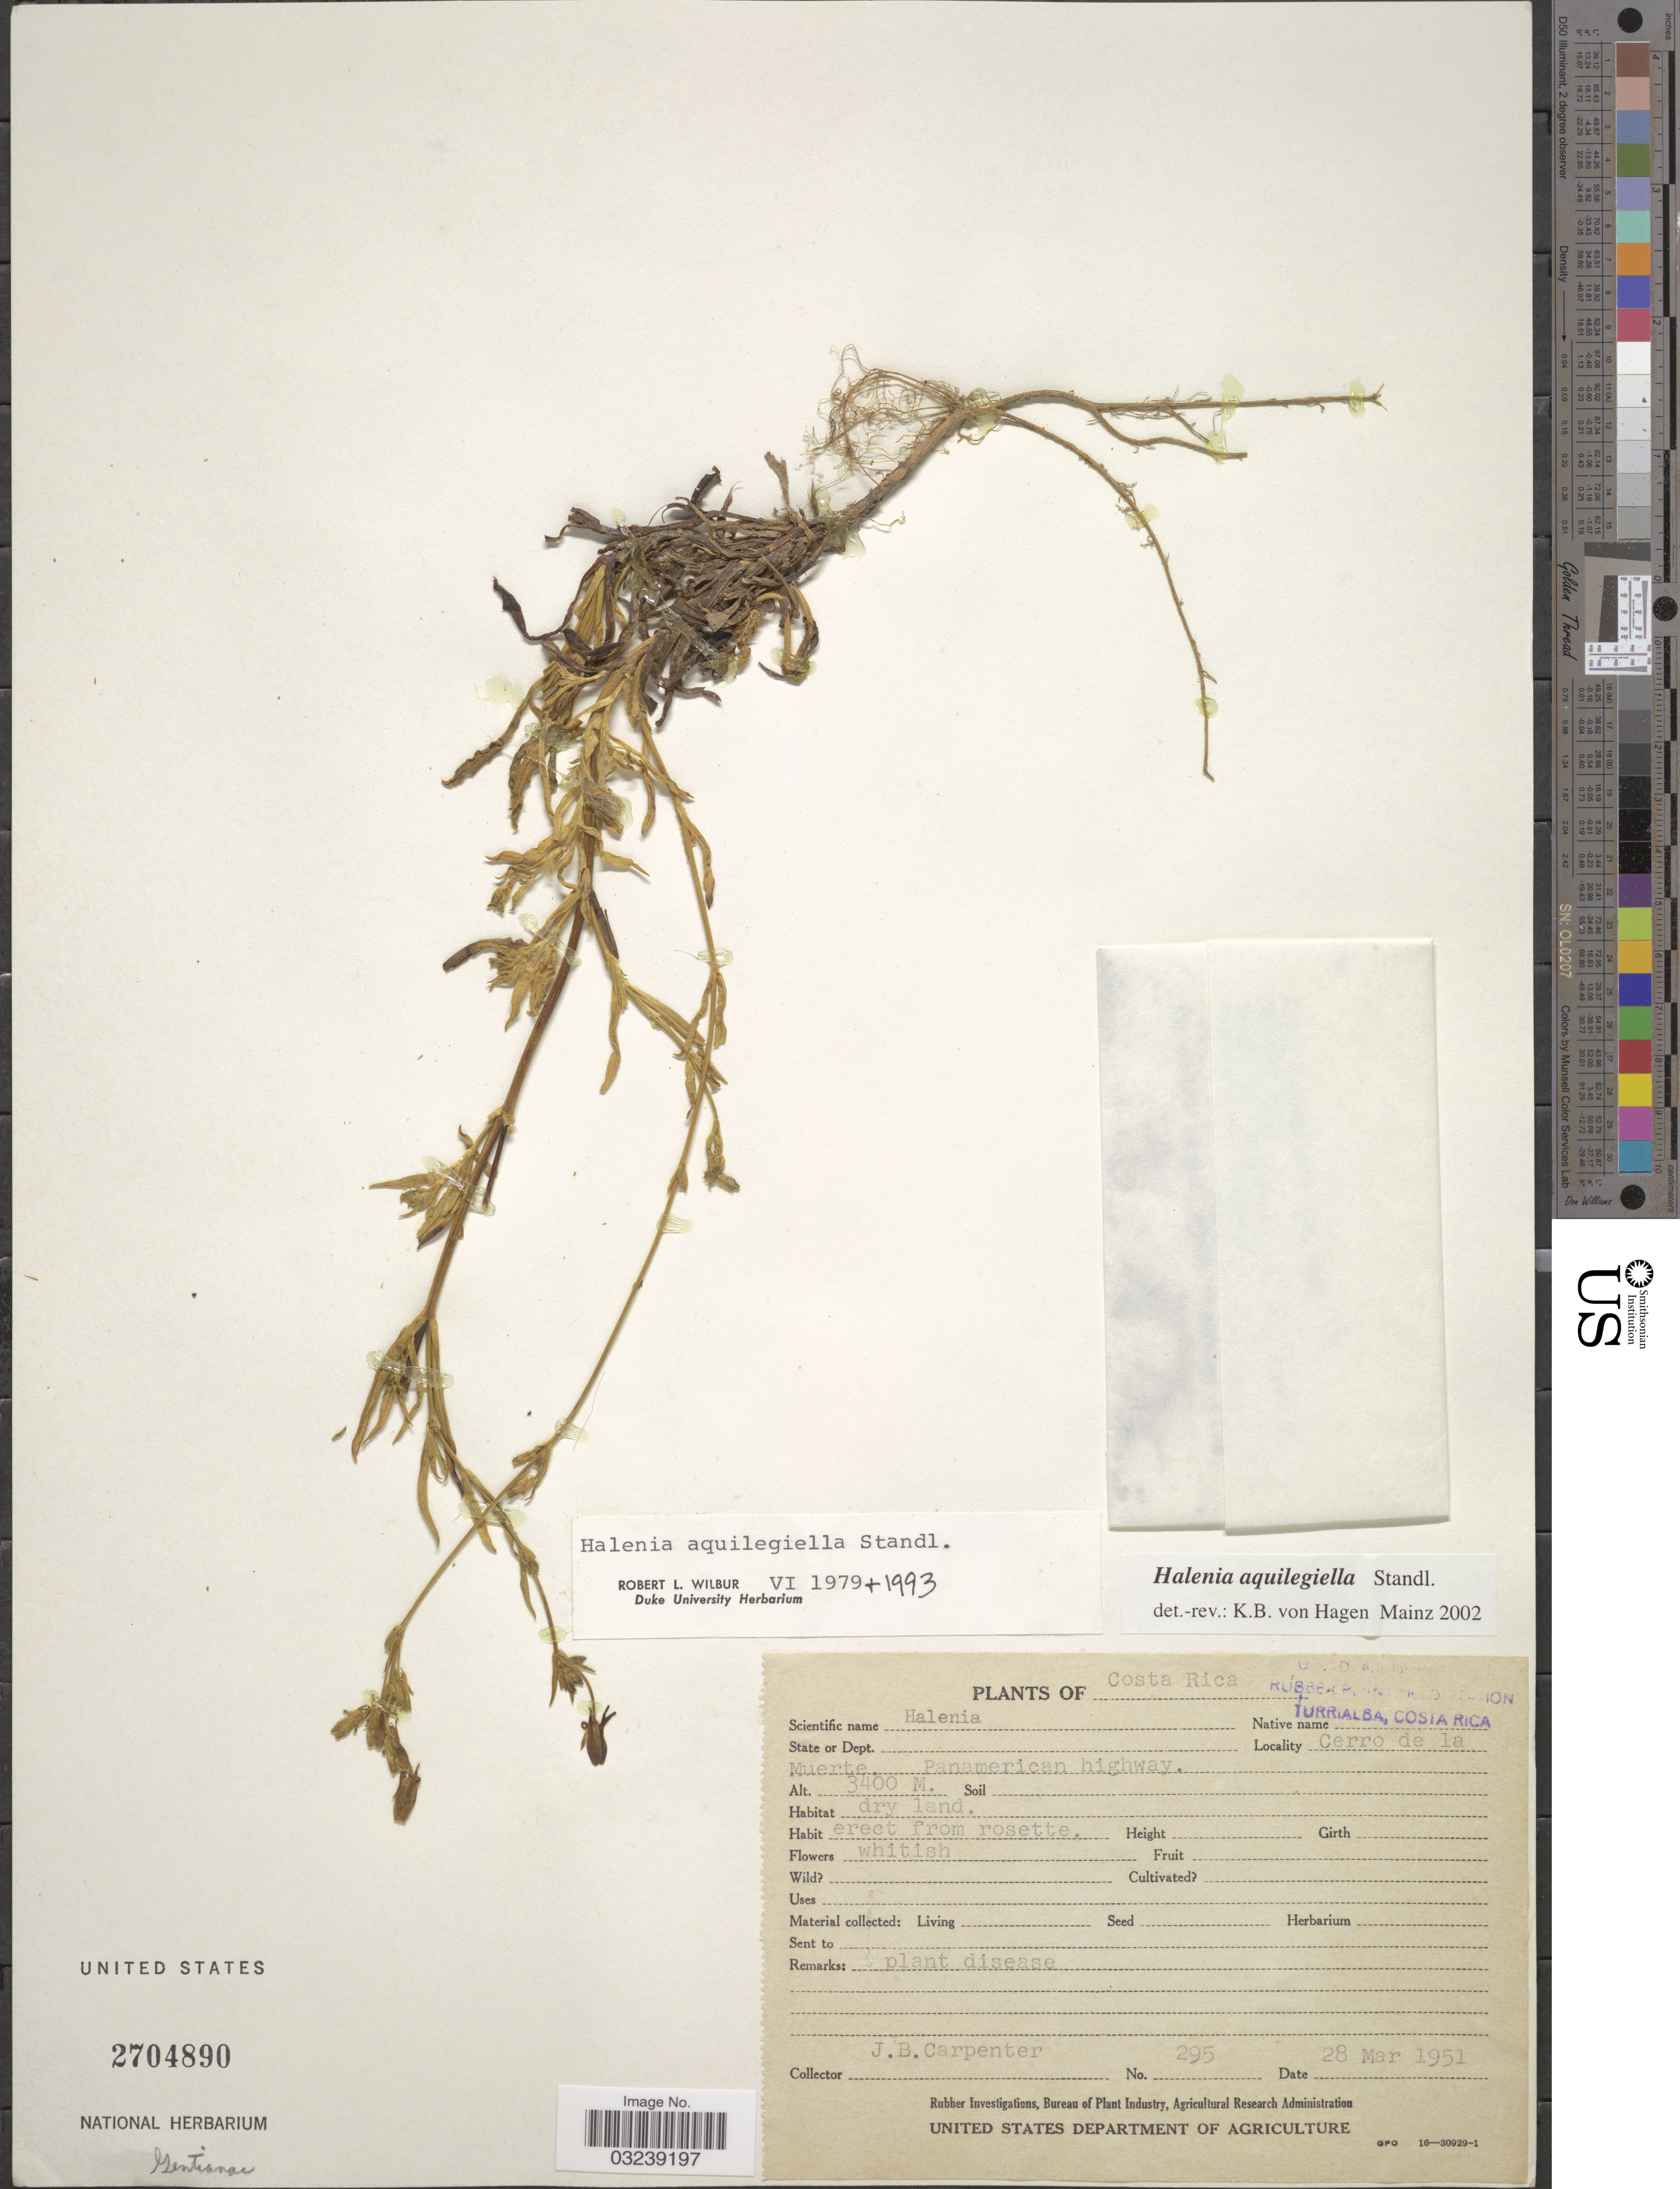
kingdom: Plantae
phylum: Tracheophyta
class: Magnoliopsida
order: Gentianales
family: Gentianaceae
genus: Halenia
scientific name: Halenia aquilegiella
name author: Standl.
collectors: J. Carpenter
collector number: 295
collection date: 1951-03-28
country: Costa Rica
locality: Cerro de la Muerte. Panamerican highway.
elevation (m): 3400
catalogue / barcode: US 2704890